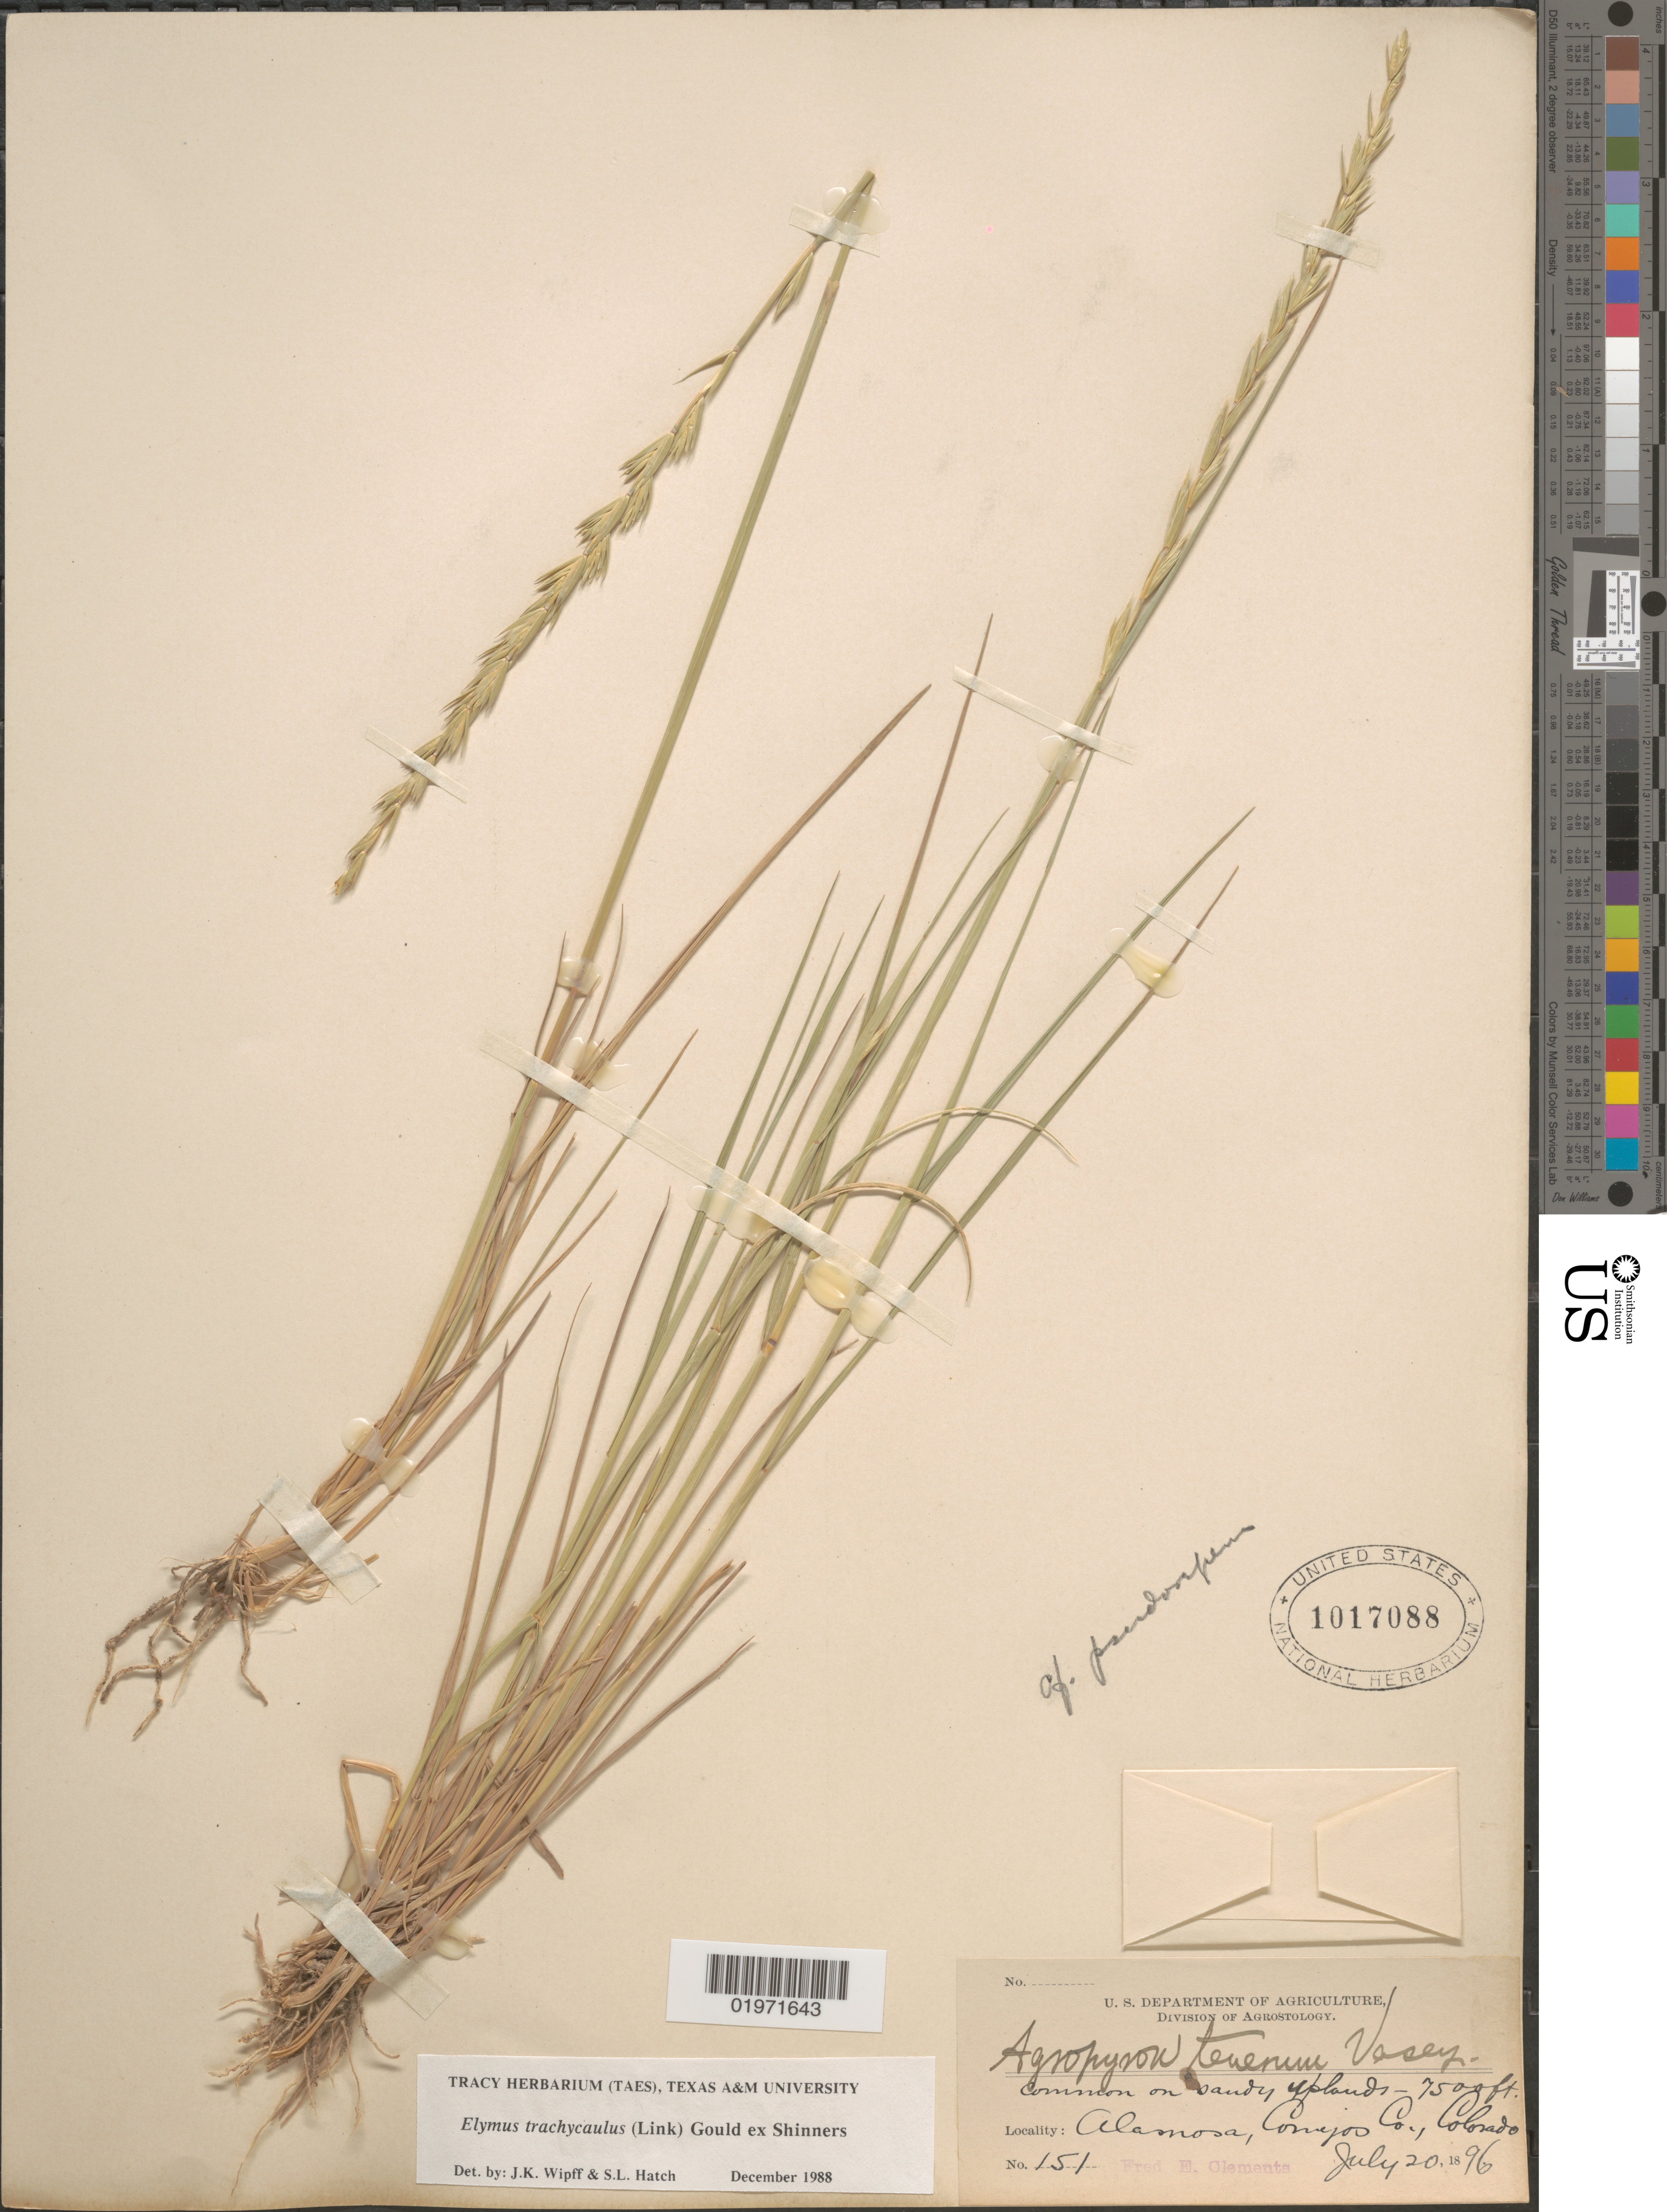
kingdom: Plantae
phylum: Tracheophyta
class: Liliopsida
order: Poales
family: Poaceae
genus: Elymus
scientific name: Elymus trachycaulus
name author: (Link) Gould ex Shinners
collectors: F. E. Clements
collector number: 151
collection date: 1896-07-20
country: United States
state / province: Colorado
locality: Alamosa, Conejos Co.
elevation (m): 2286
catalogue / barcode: US 1017088